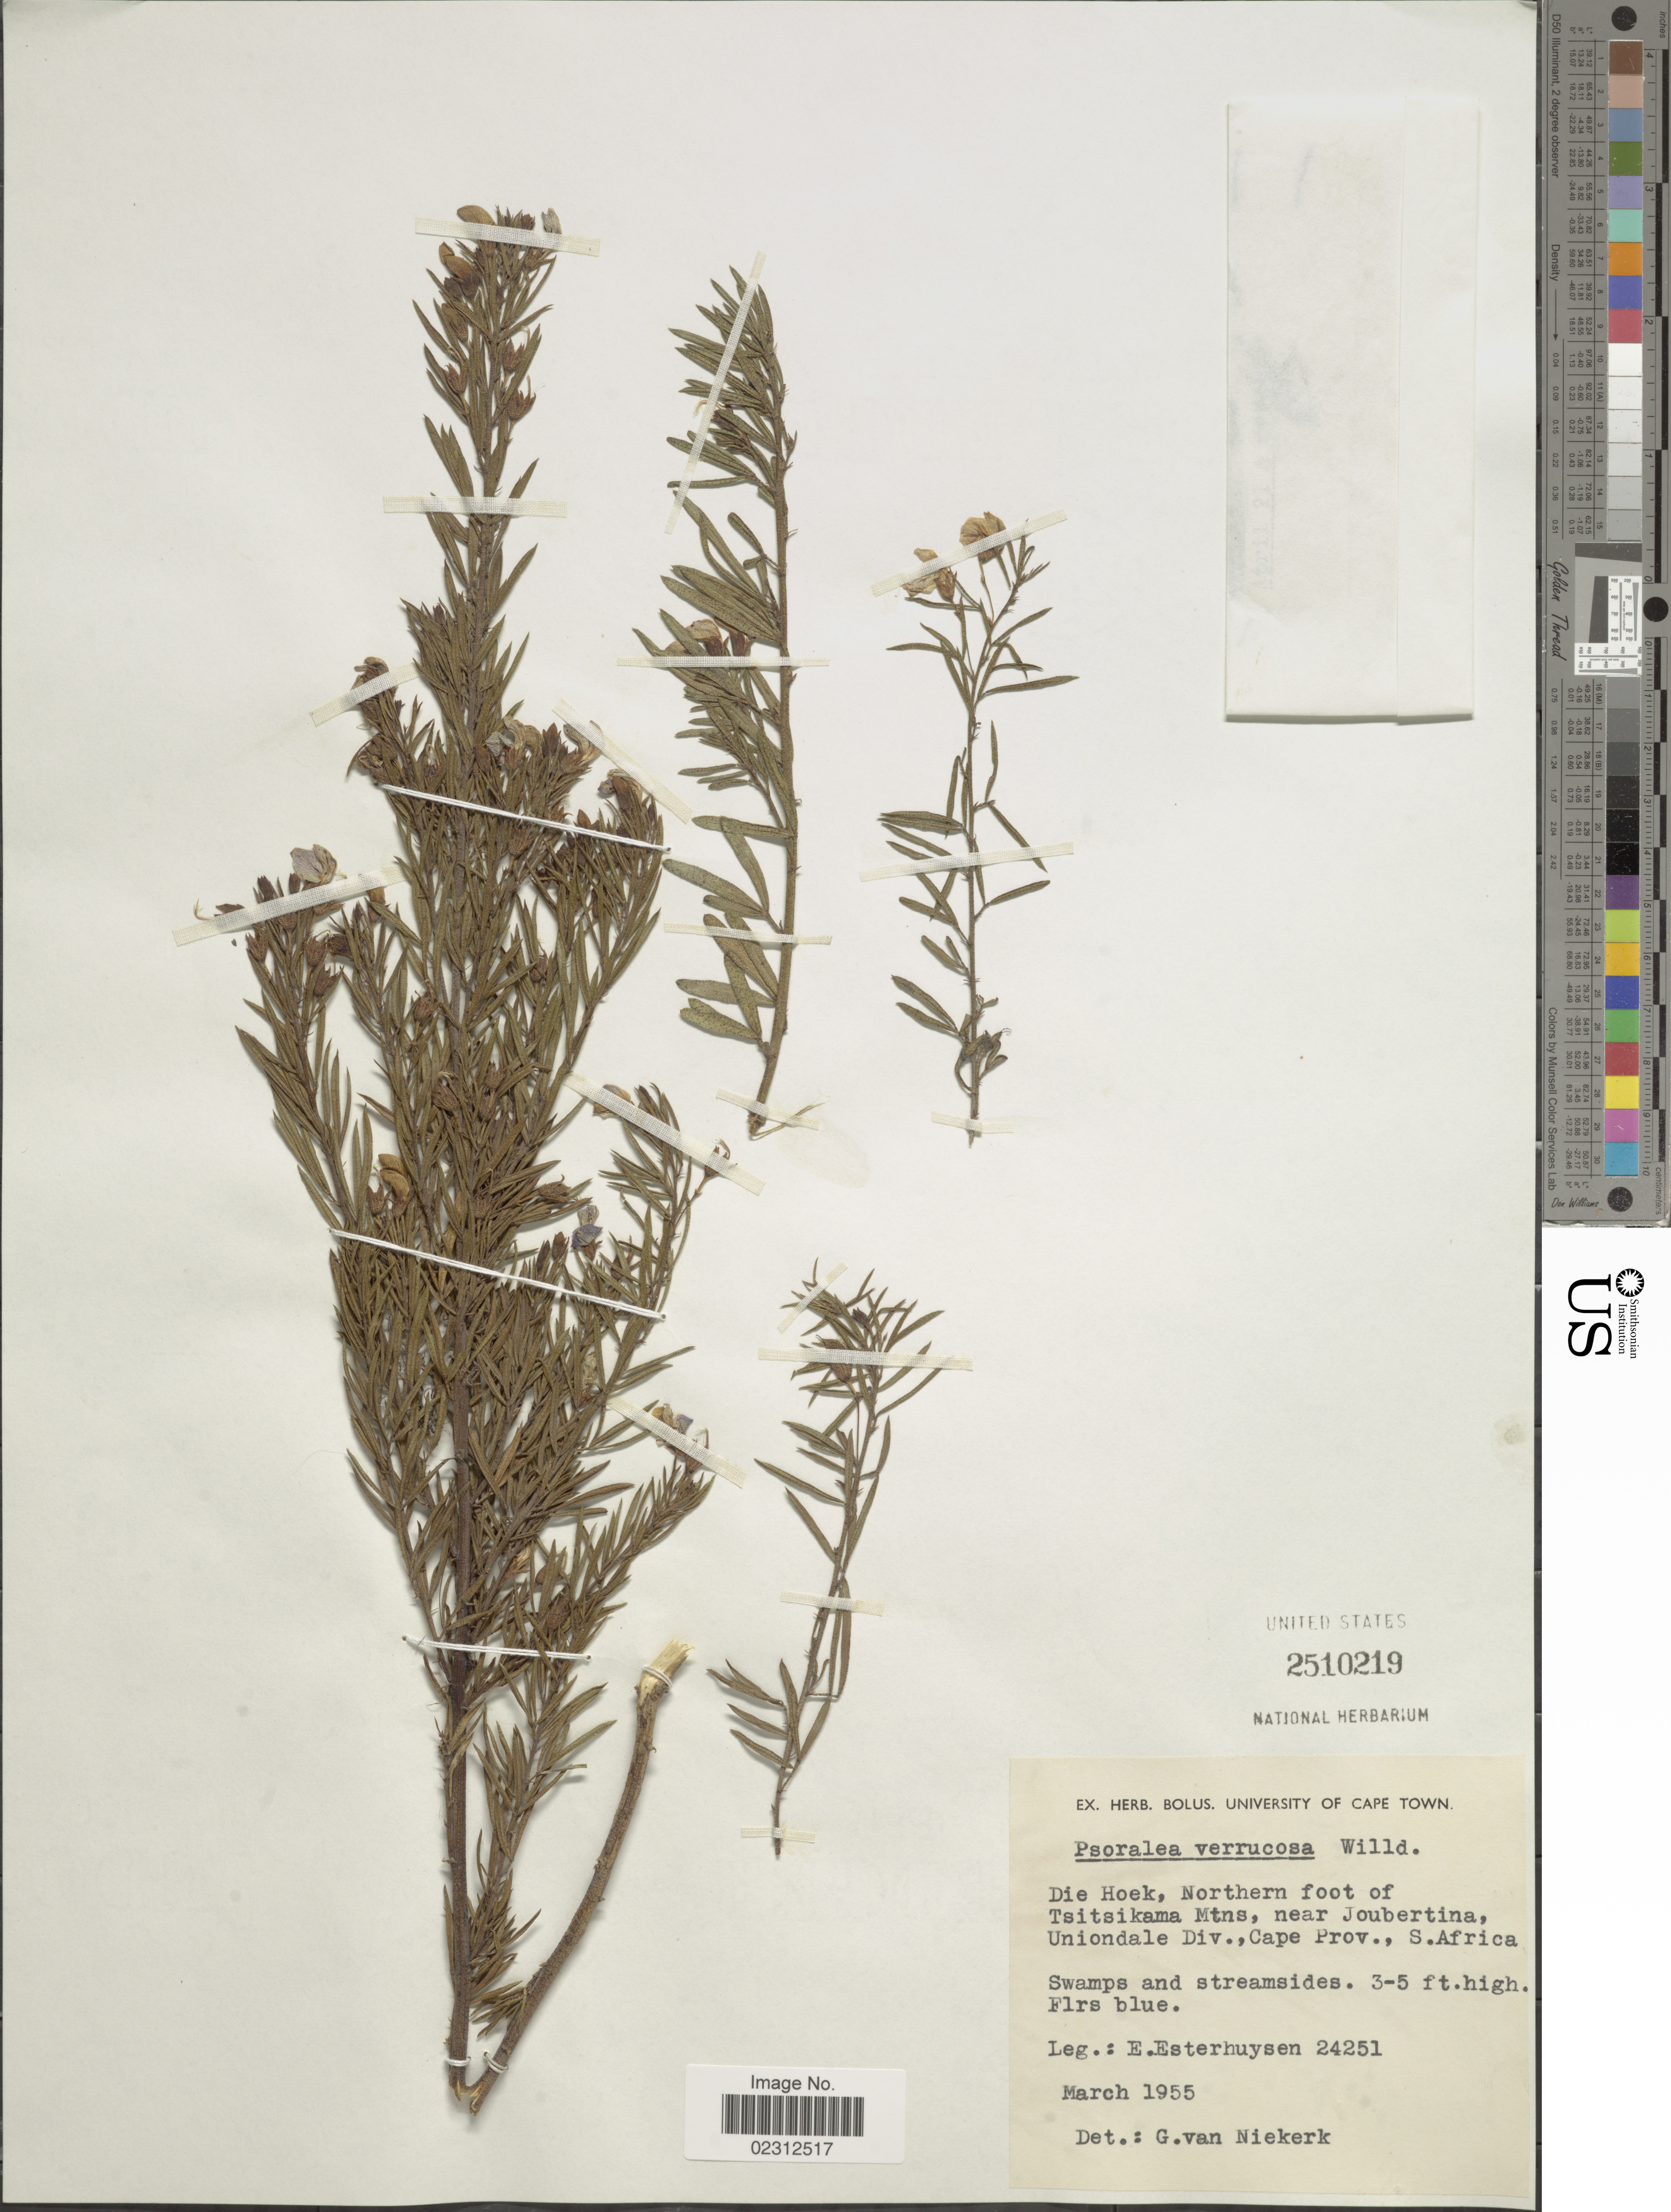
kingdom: Plantae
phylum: Tracheophyta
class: Magnoliopsida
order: Fabales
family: Fabaceae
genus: Psoralea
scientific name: Psoralea verrucosa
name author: Willd.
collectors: E. E. Esterhuysen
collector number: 24251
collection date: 1955-03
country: South Africa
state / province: Western Cape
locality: Die Hoek, Northern foot of Tsitsikama Mtns, near Joubertina, Uniondale Div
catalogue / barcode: US 2510219